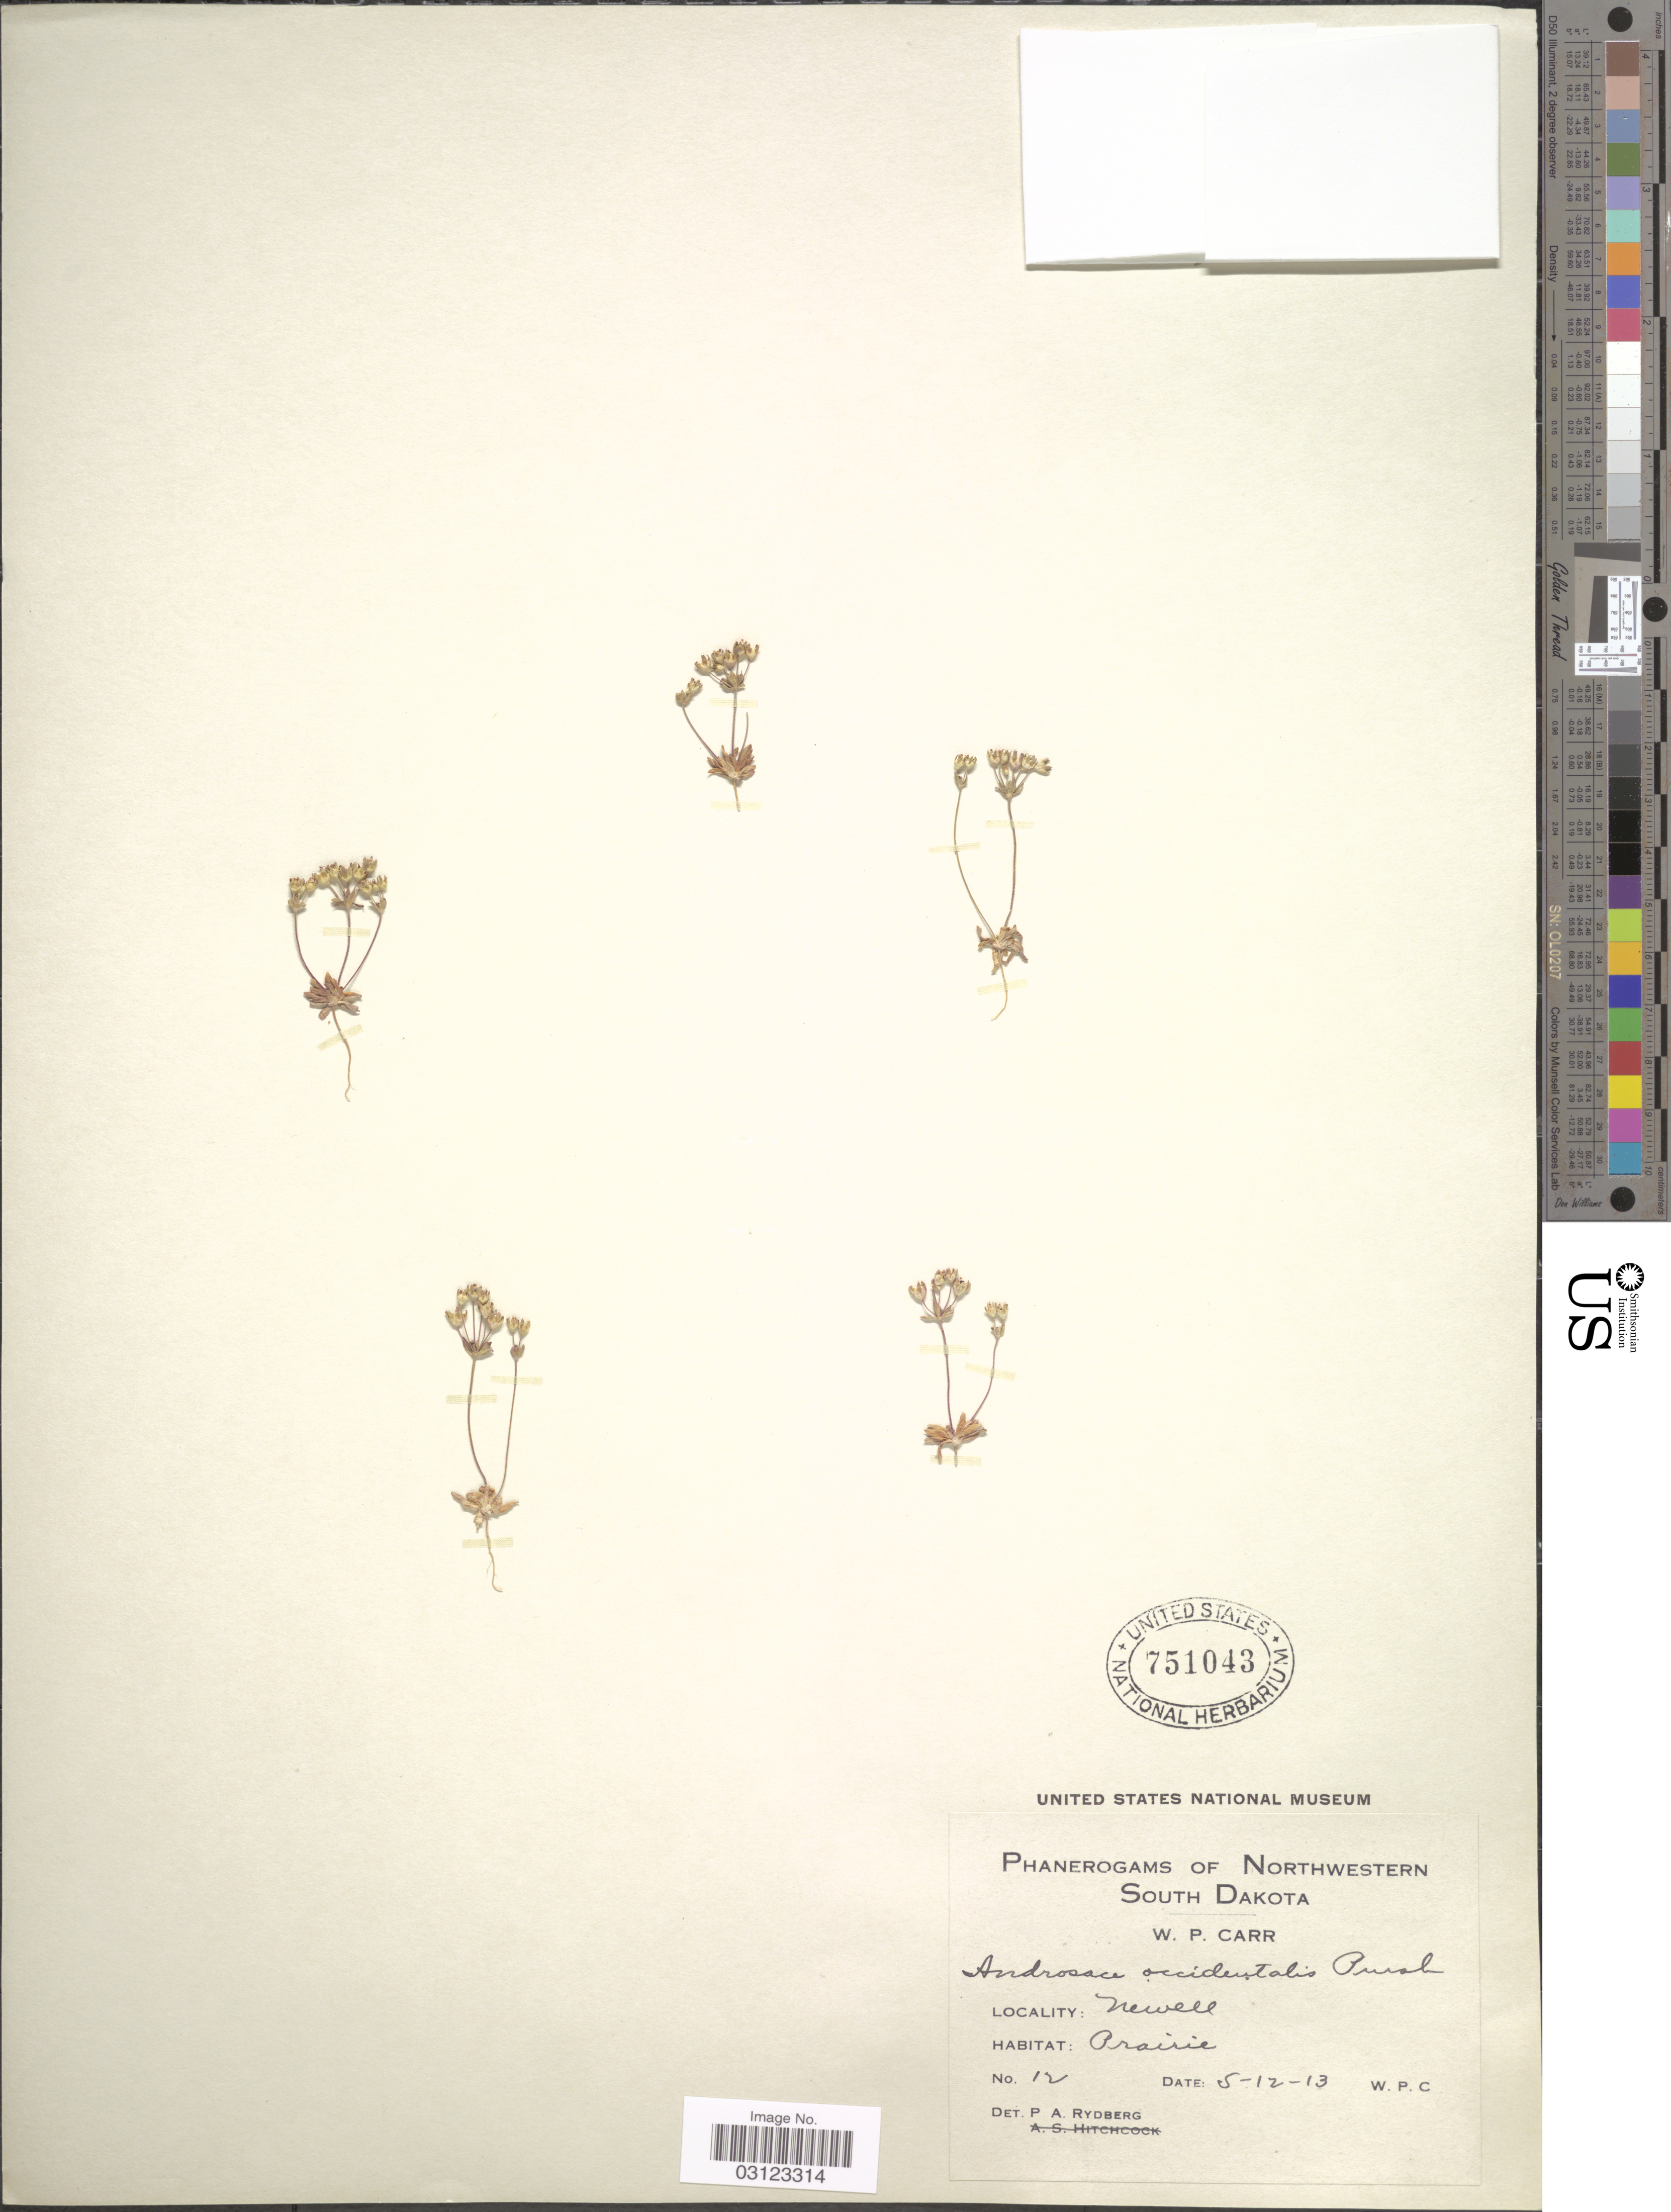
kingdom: Plantae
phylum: Tracheophyta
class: Magnoliopsida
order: Ericales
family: Primulaceae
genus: Androsace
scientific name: Androsace occidentalis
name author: (Pursh) Pursh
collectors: W. Carr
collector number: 12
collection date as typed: Transcribed d/m/y: 12/5/13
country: United States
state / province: South Dakota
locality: Northwestern South Dakota. Newell.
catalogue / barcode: US 751043